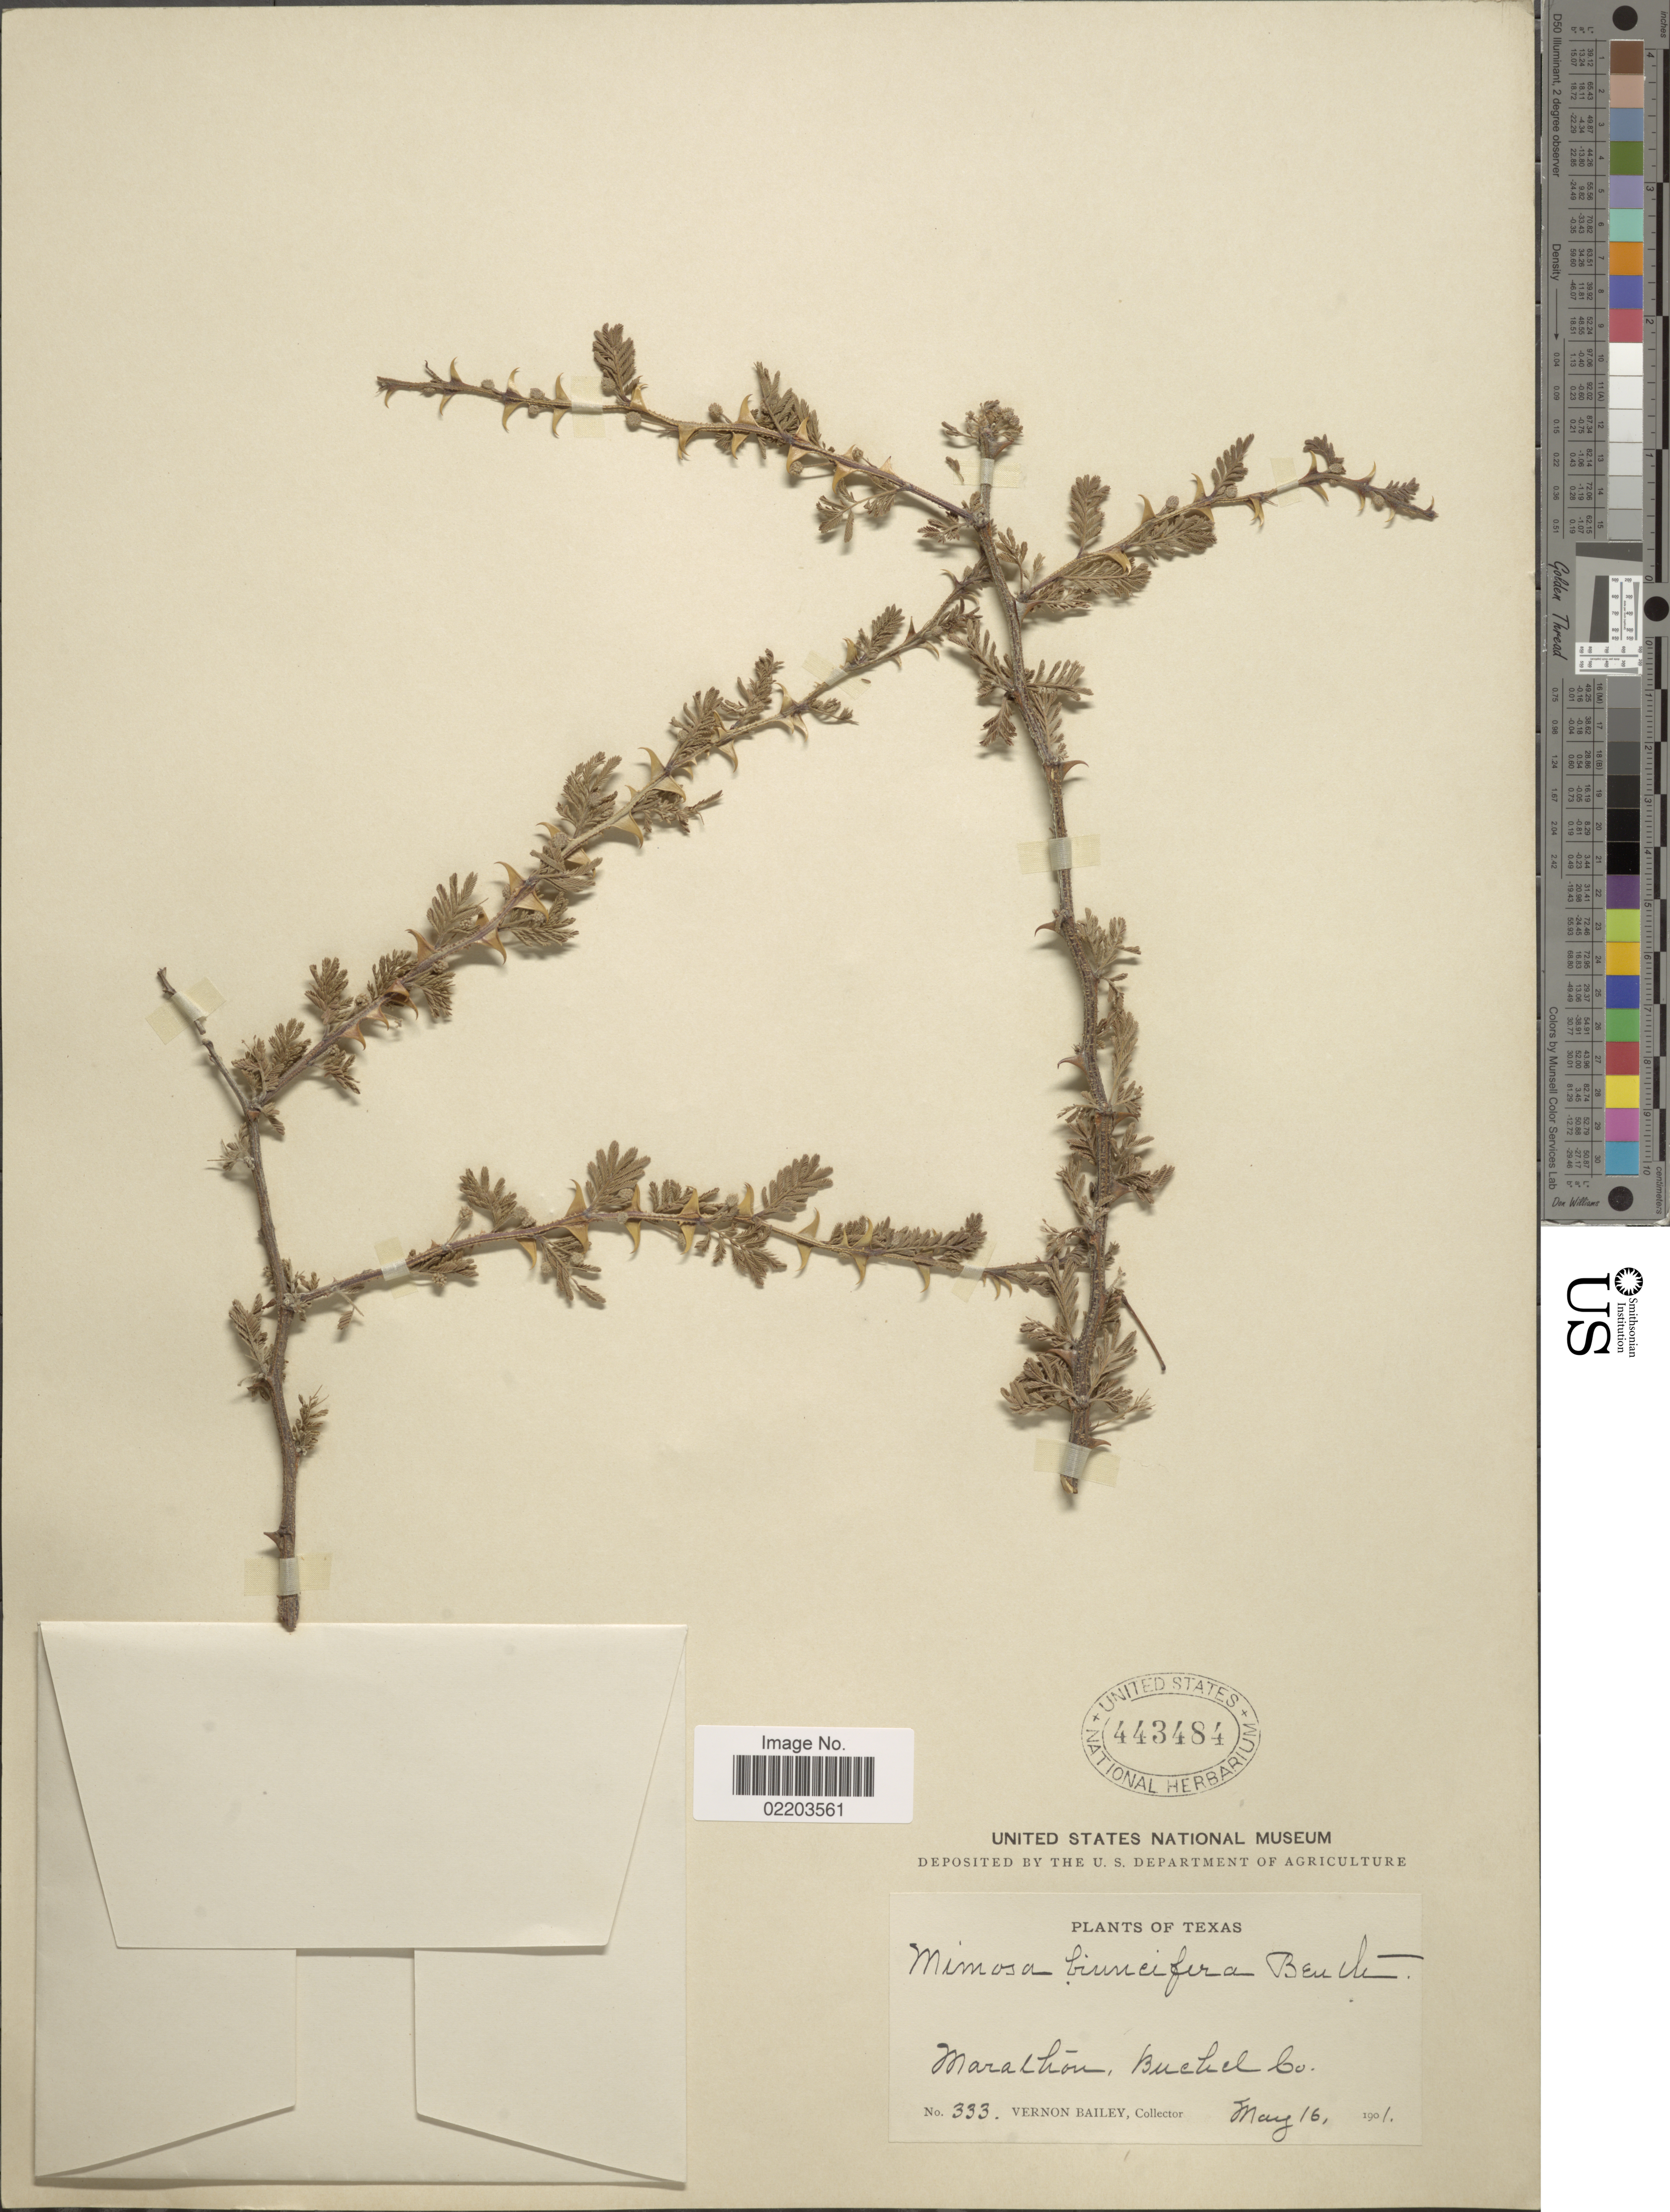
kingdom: Plantae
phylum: Tracheophyta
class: Magnoliopsida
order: Fabales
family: Fabaceae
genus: Mimosa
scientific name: Mimosa biuncifera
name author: Benth.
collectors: V. O. Bailey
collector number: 333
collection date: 1901-05-16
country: United States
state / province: Texas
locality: Marathon, Buckel Co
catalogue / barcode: US 443484